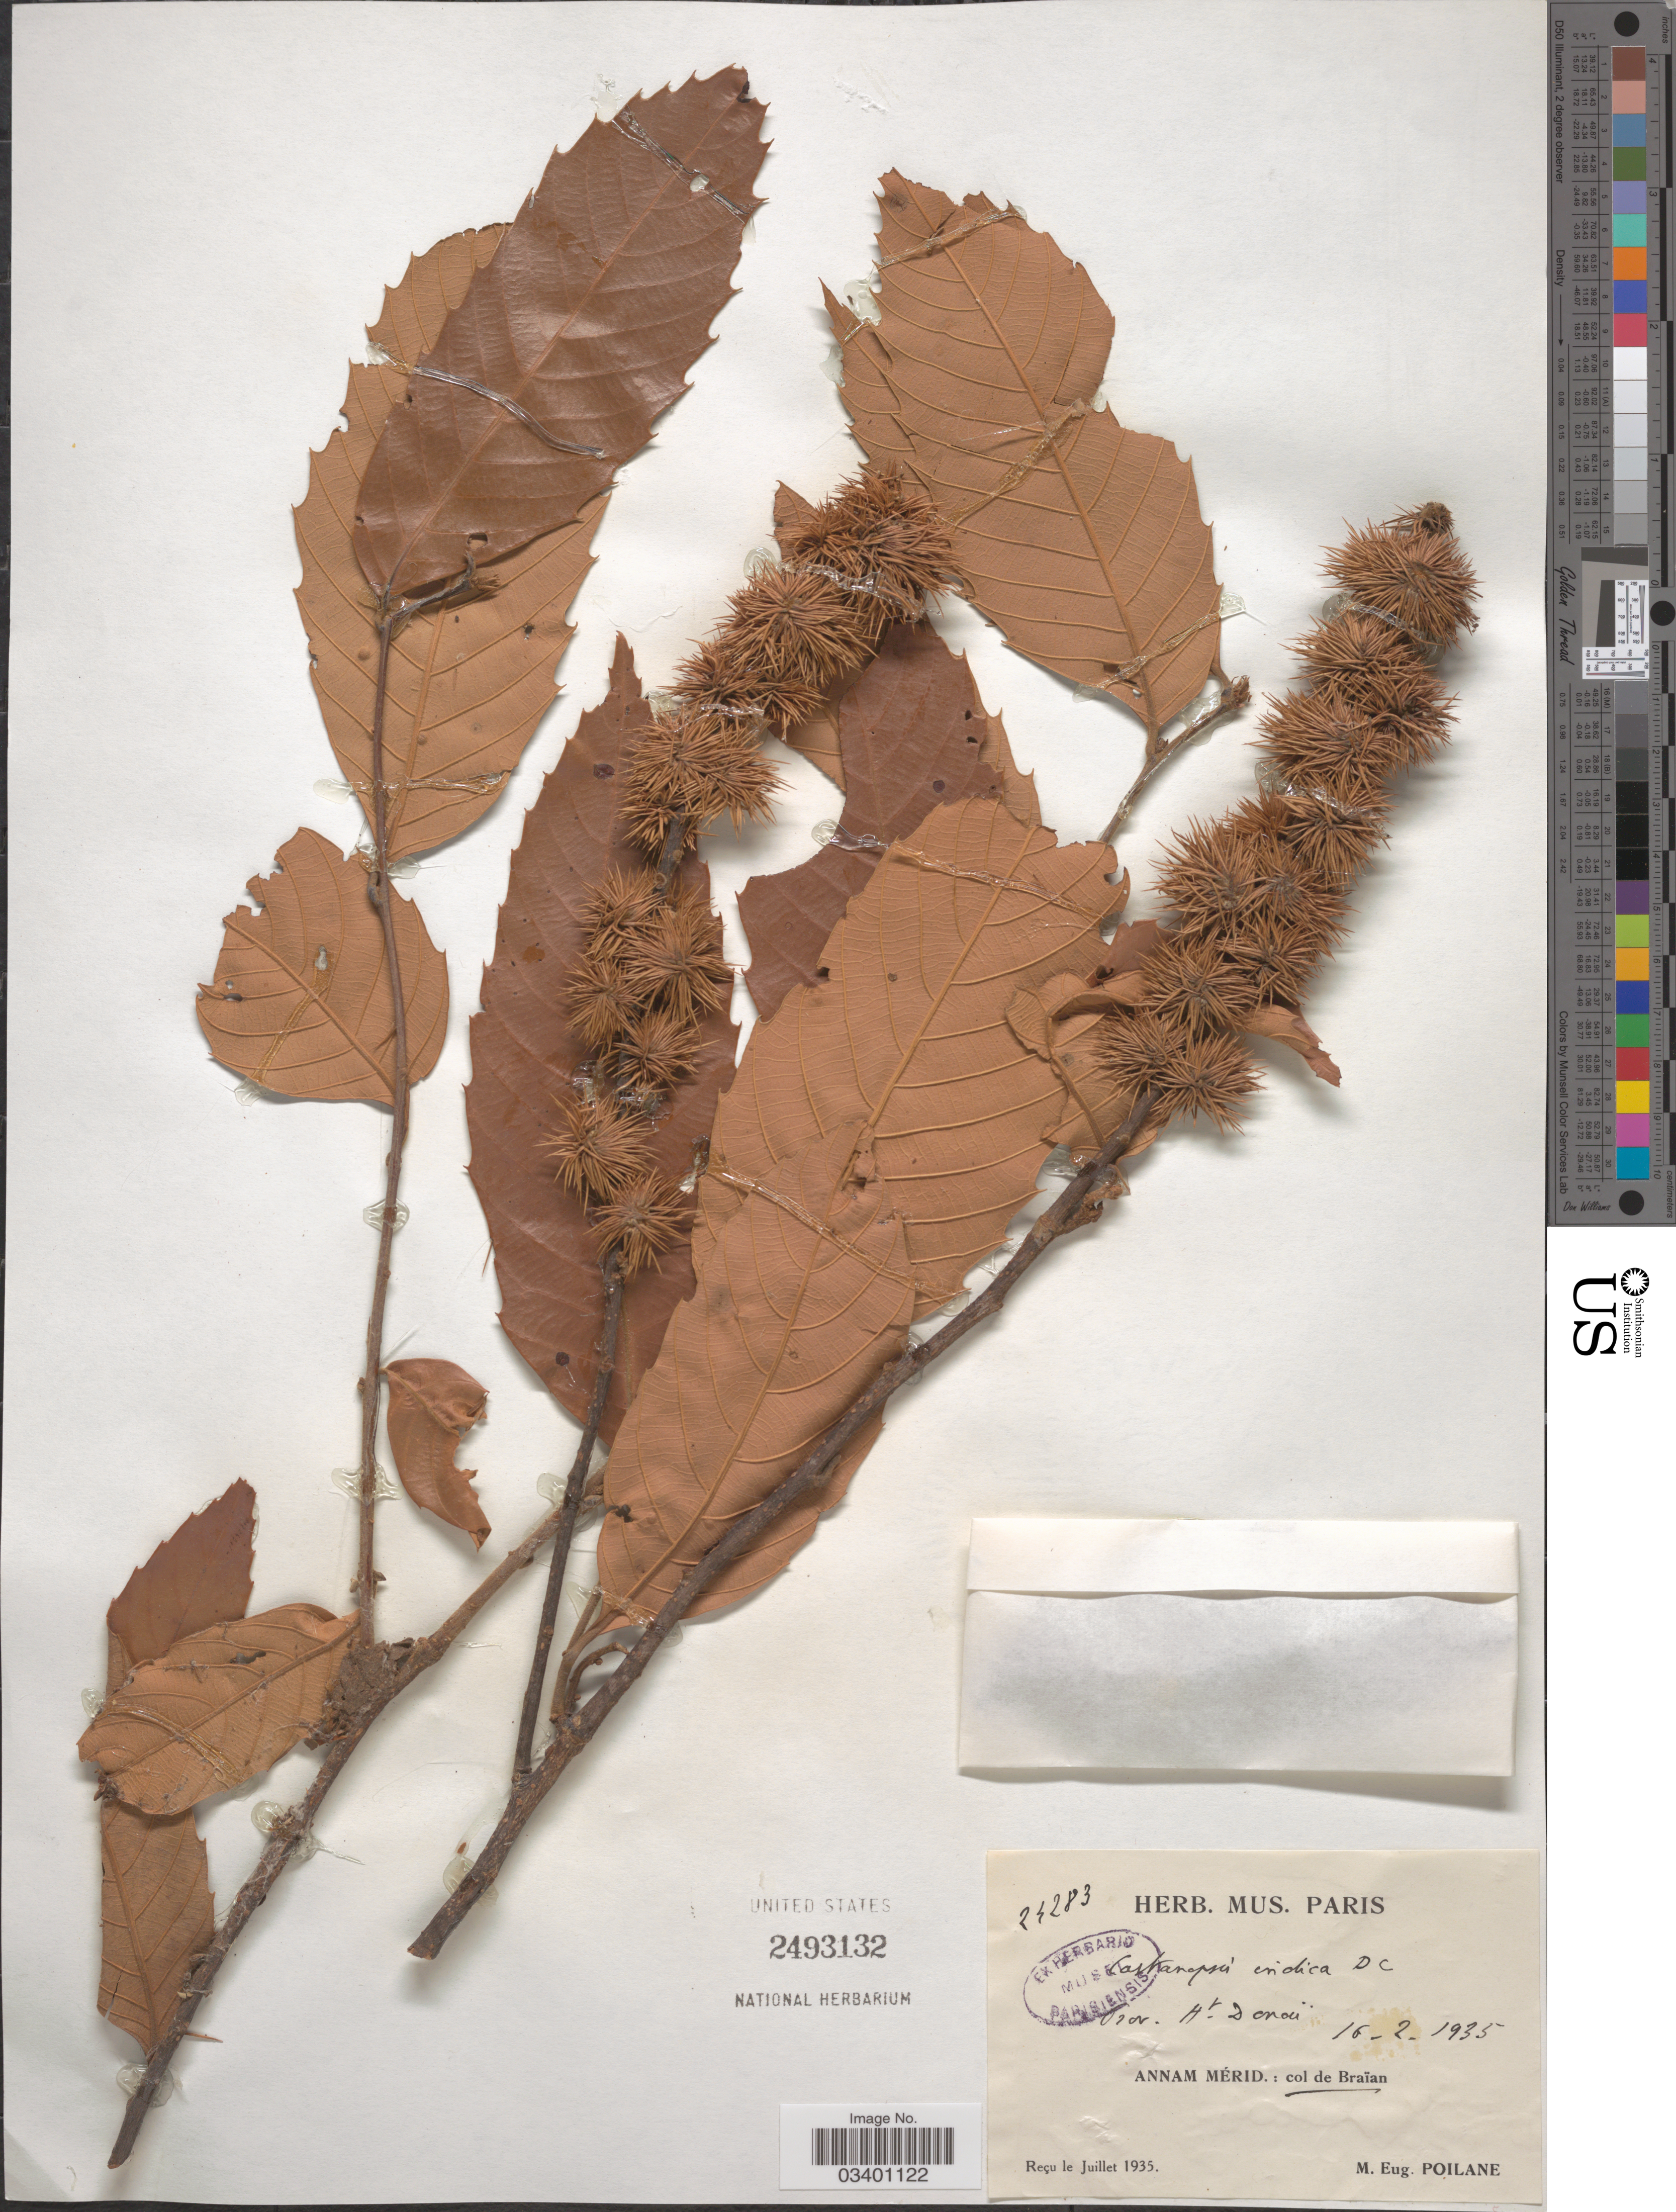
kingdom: Plantae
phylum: Tracheophyta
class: Magnoliopsida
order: Fagales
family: Fagaceae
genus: Castanopsis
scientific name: Castanopsis indica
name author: (Roxb.) A. DC.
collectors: M. Poilane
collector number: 24283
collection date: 1935-02-16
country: Vietnam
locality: Prov. Ht. Donaï. Annam Mérid.: col de Braïan.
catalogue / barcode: US 2493132